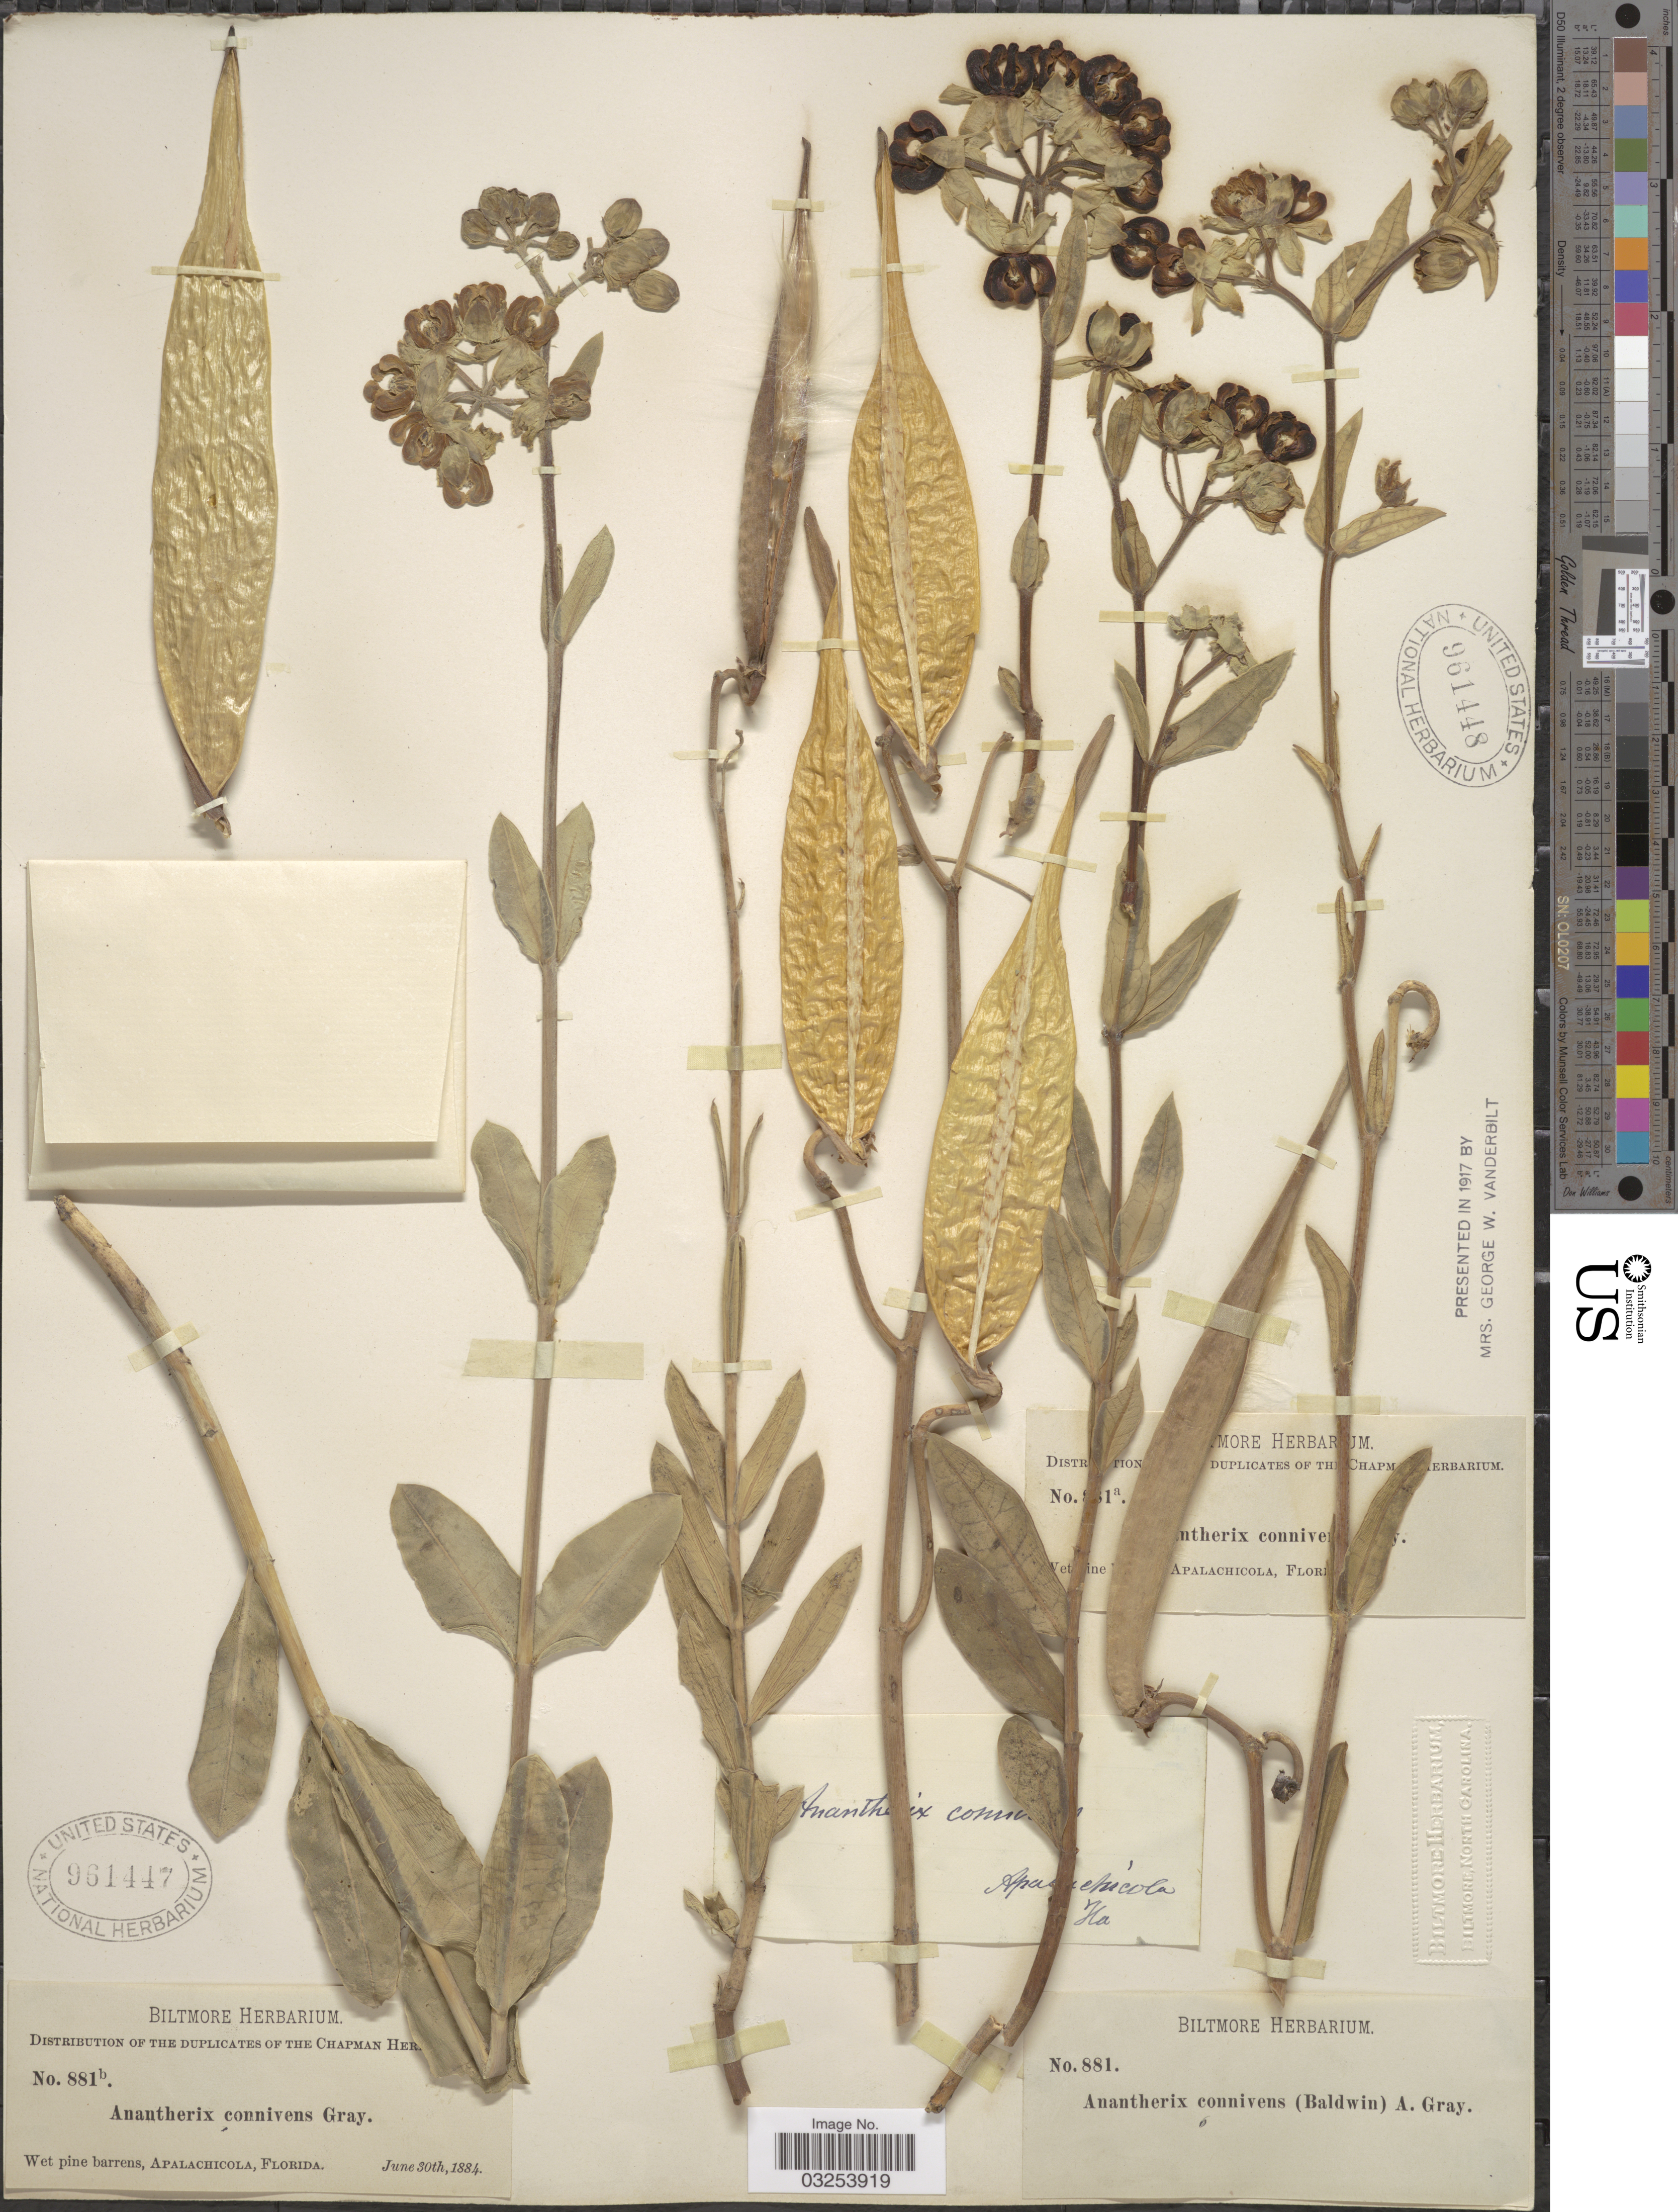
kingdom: Plantae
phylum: Tracheophyta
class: Magnoliopsida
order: Gentianales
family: Apocynaceae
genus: Asclepias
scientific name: Asclepias connivens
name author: Baldwin ex Elliot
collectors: ex herb. Biltmore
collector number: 881b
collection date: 1884-06-30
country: United States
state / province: Florida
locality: Apalachicola.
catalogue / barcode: US 961447